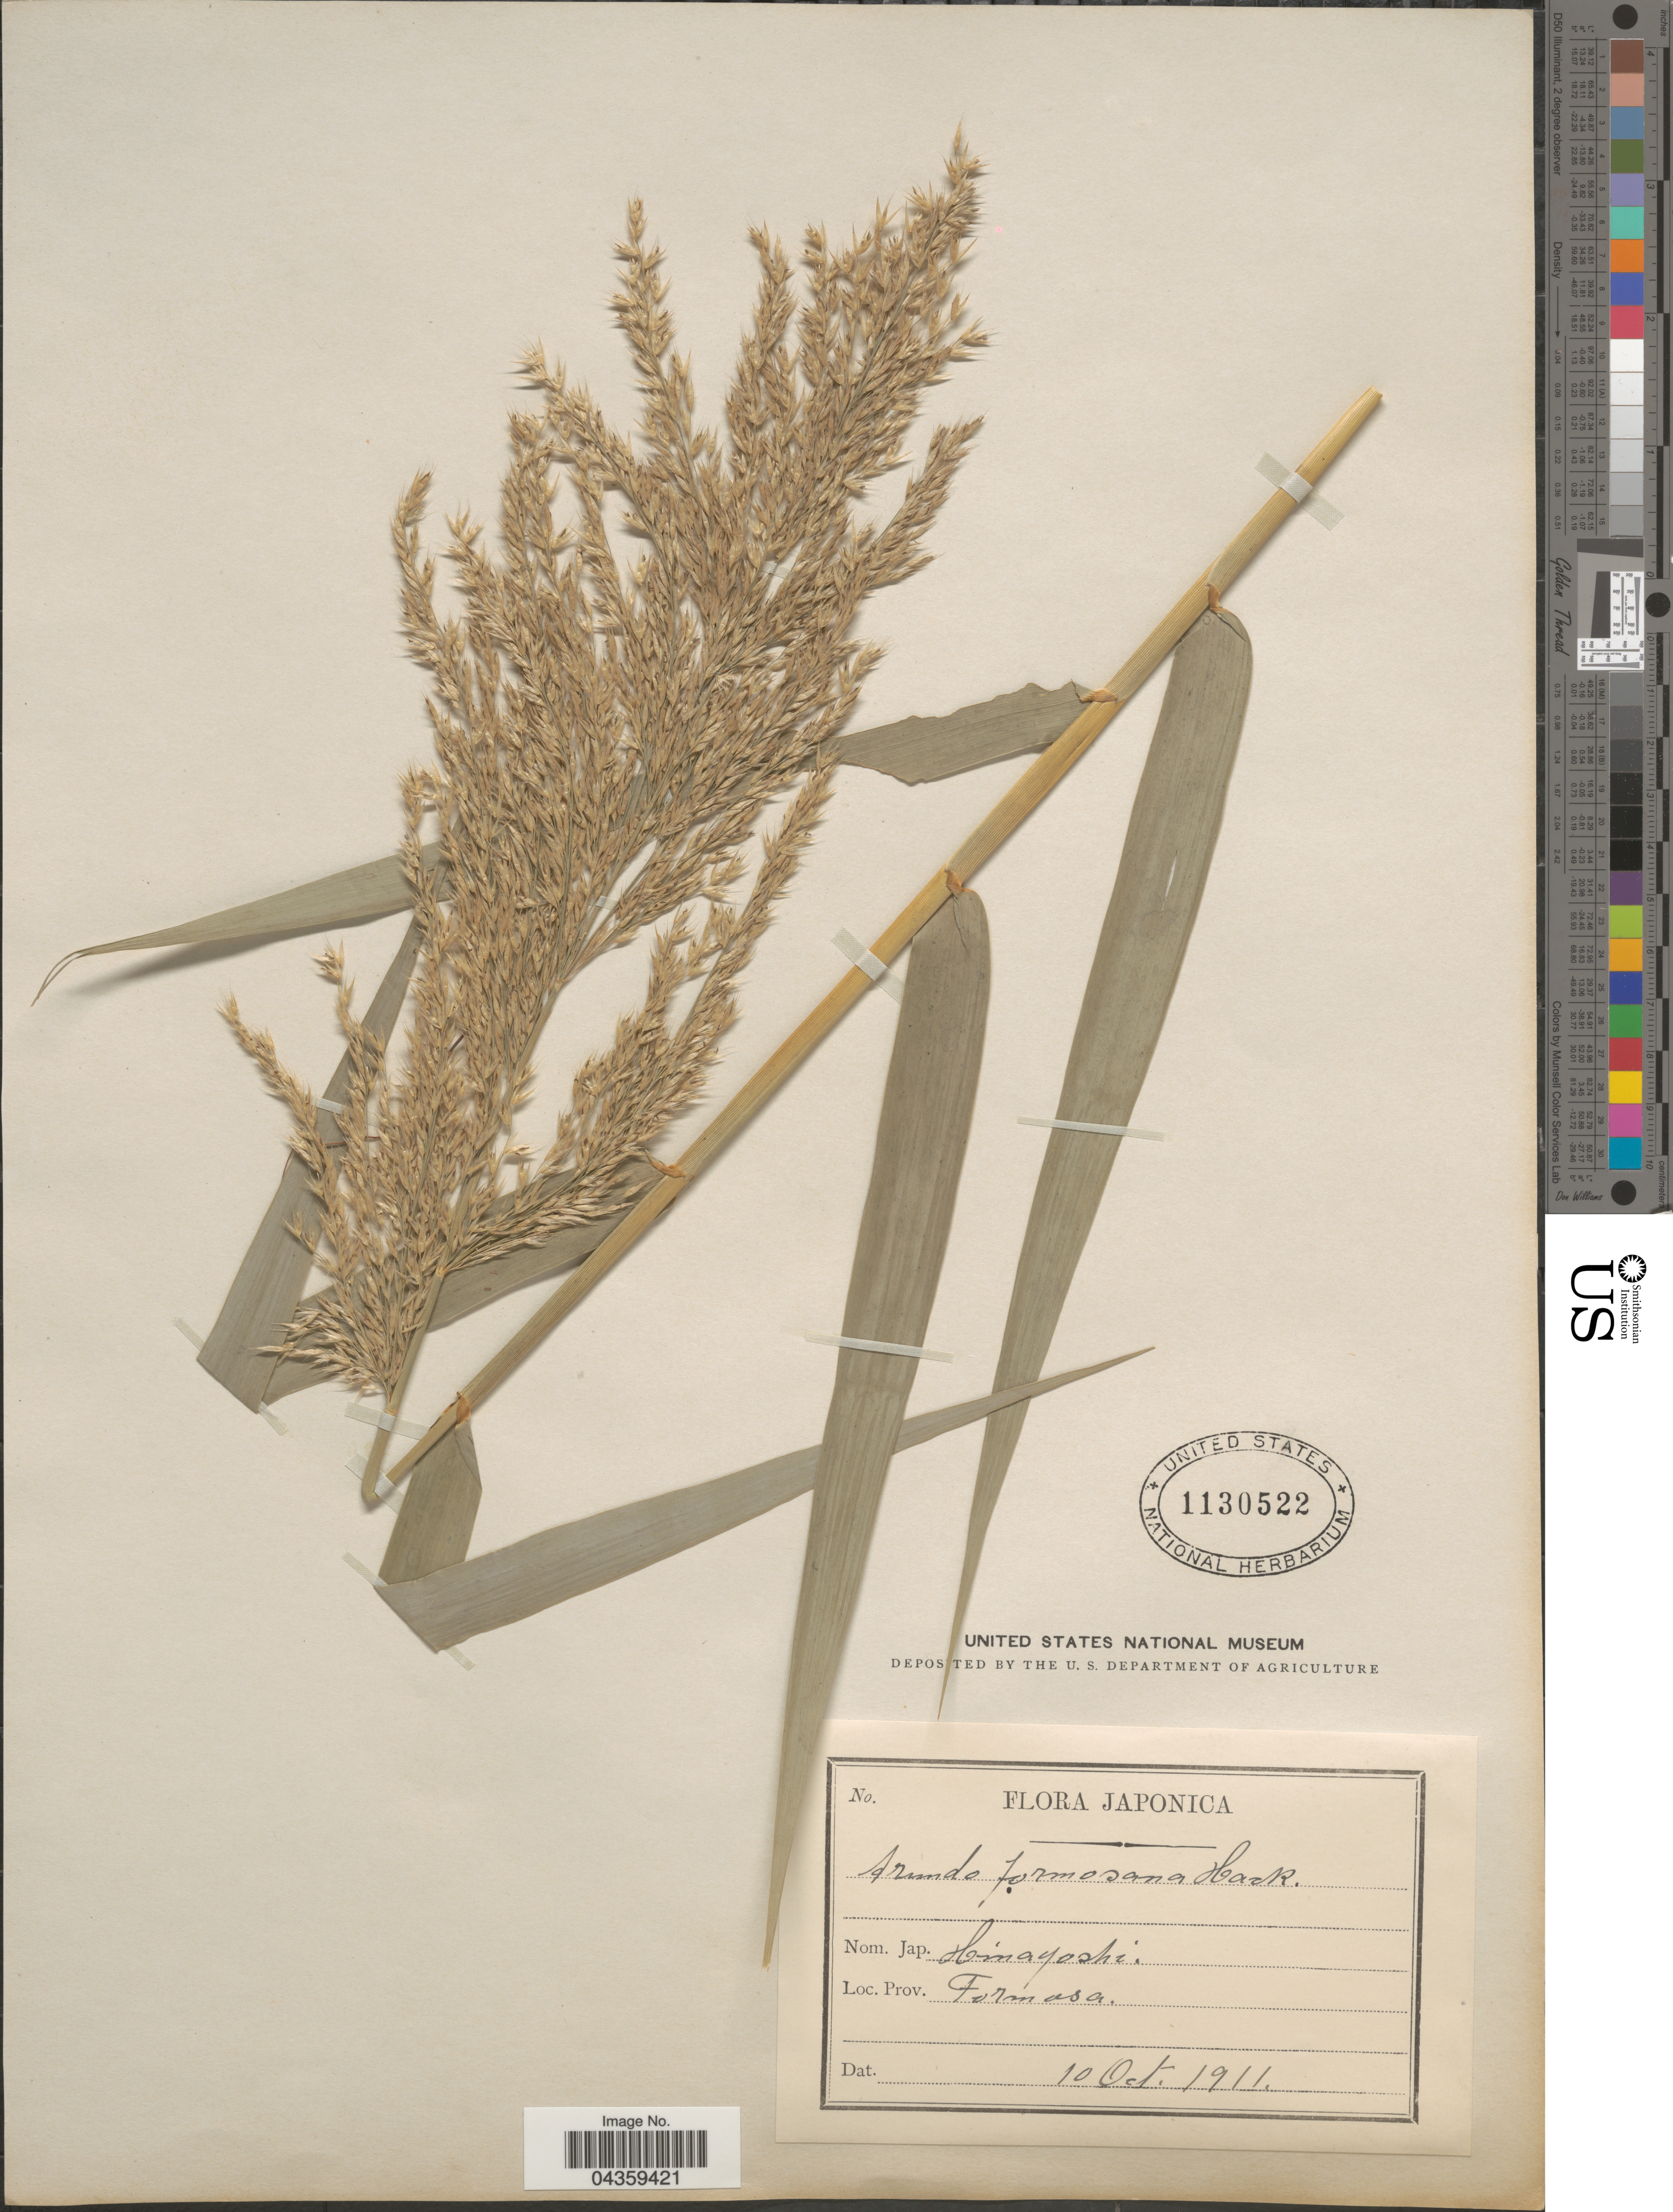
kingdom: Plantae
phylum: Tracheophyta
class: Liliopsida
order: Poales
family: Poaceae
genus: Arundo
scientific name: Arundo formosana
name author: Hack.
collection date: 1911-10-10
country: Japan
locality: Formosa. [unsure placement]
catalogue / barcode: US 1130522